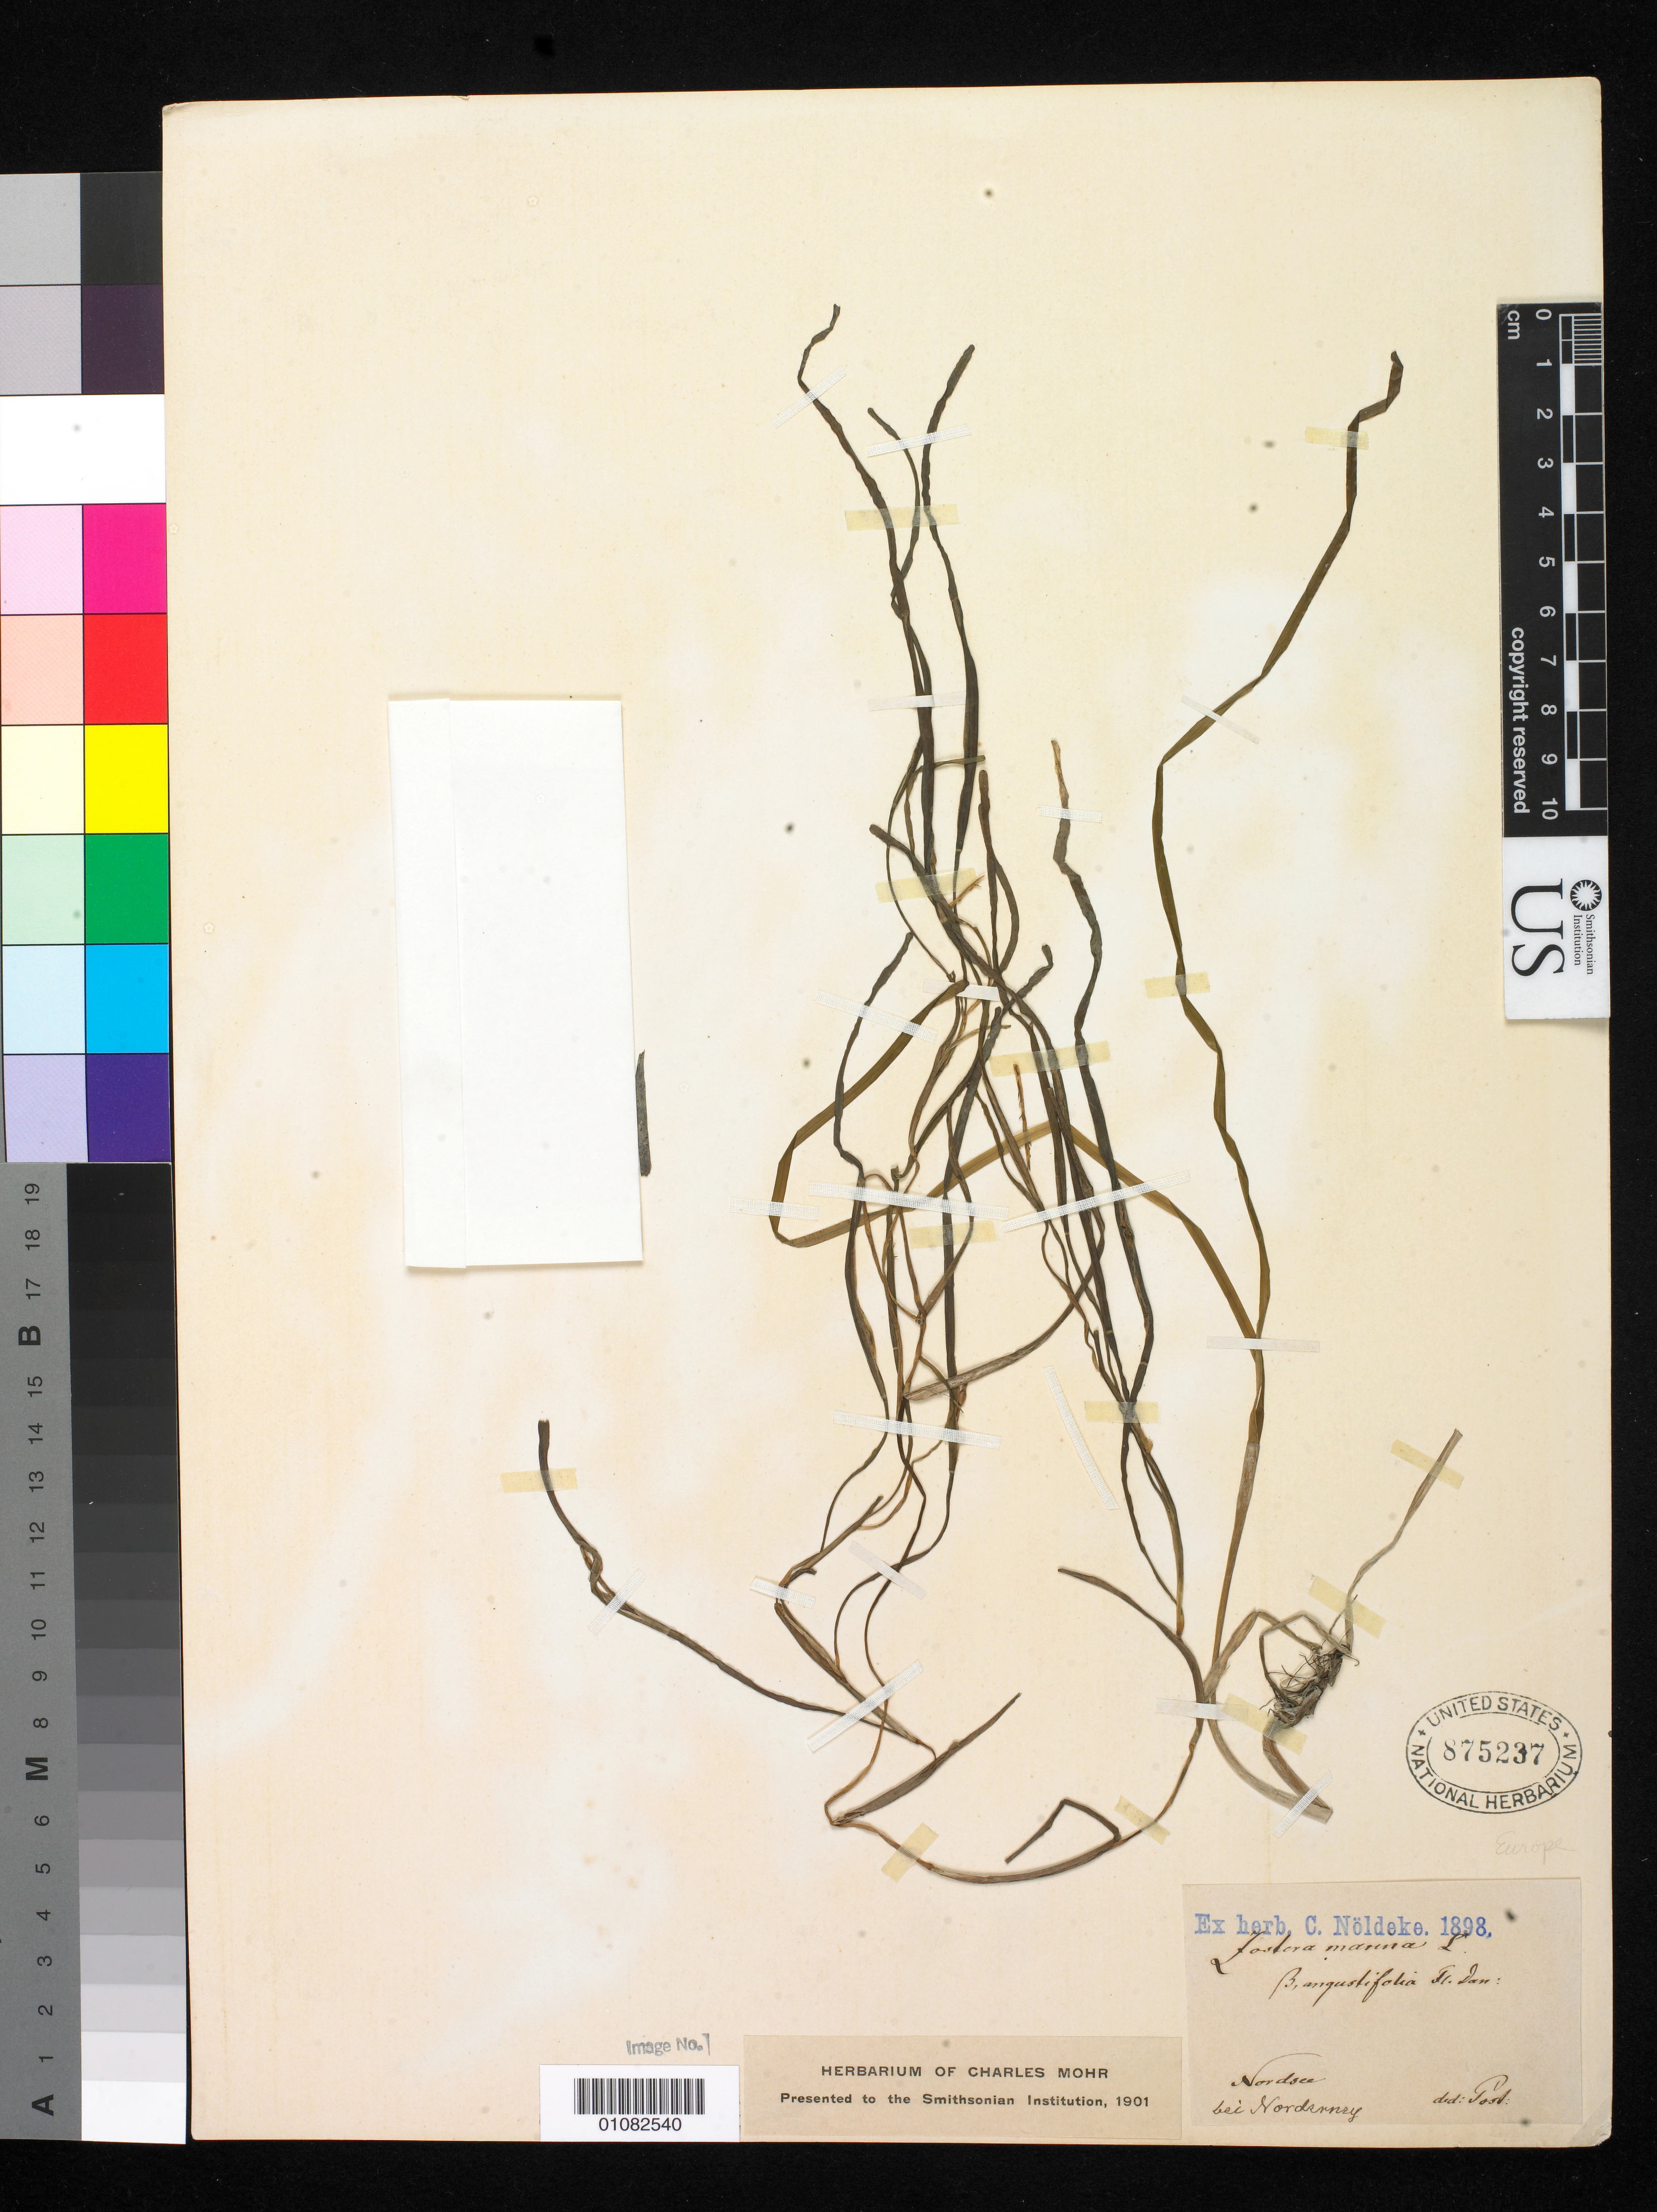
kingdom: Plantae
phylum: Tracheophyta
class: Liliopsida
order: Alismatales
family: Zosteraceae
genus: Zostera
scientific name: Zostera marina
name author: L.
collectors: Mohr, C. T. (herbarium)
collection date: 1898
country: Germany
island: Norderney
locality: Norderney, Nordsee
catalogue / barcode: US 875237